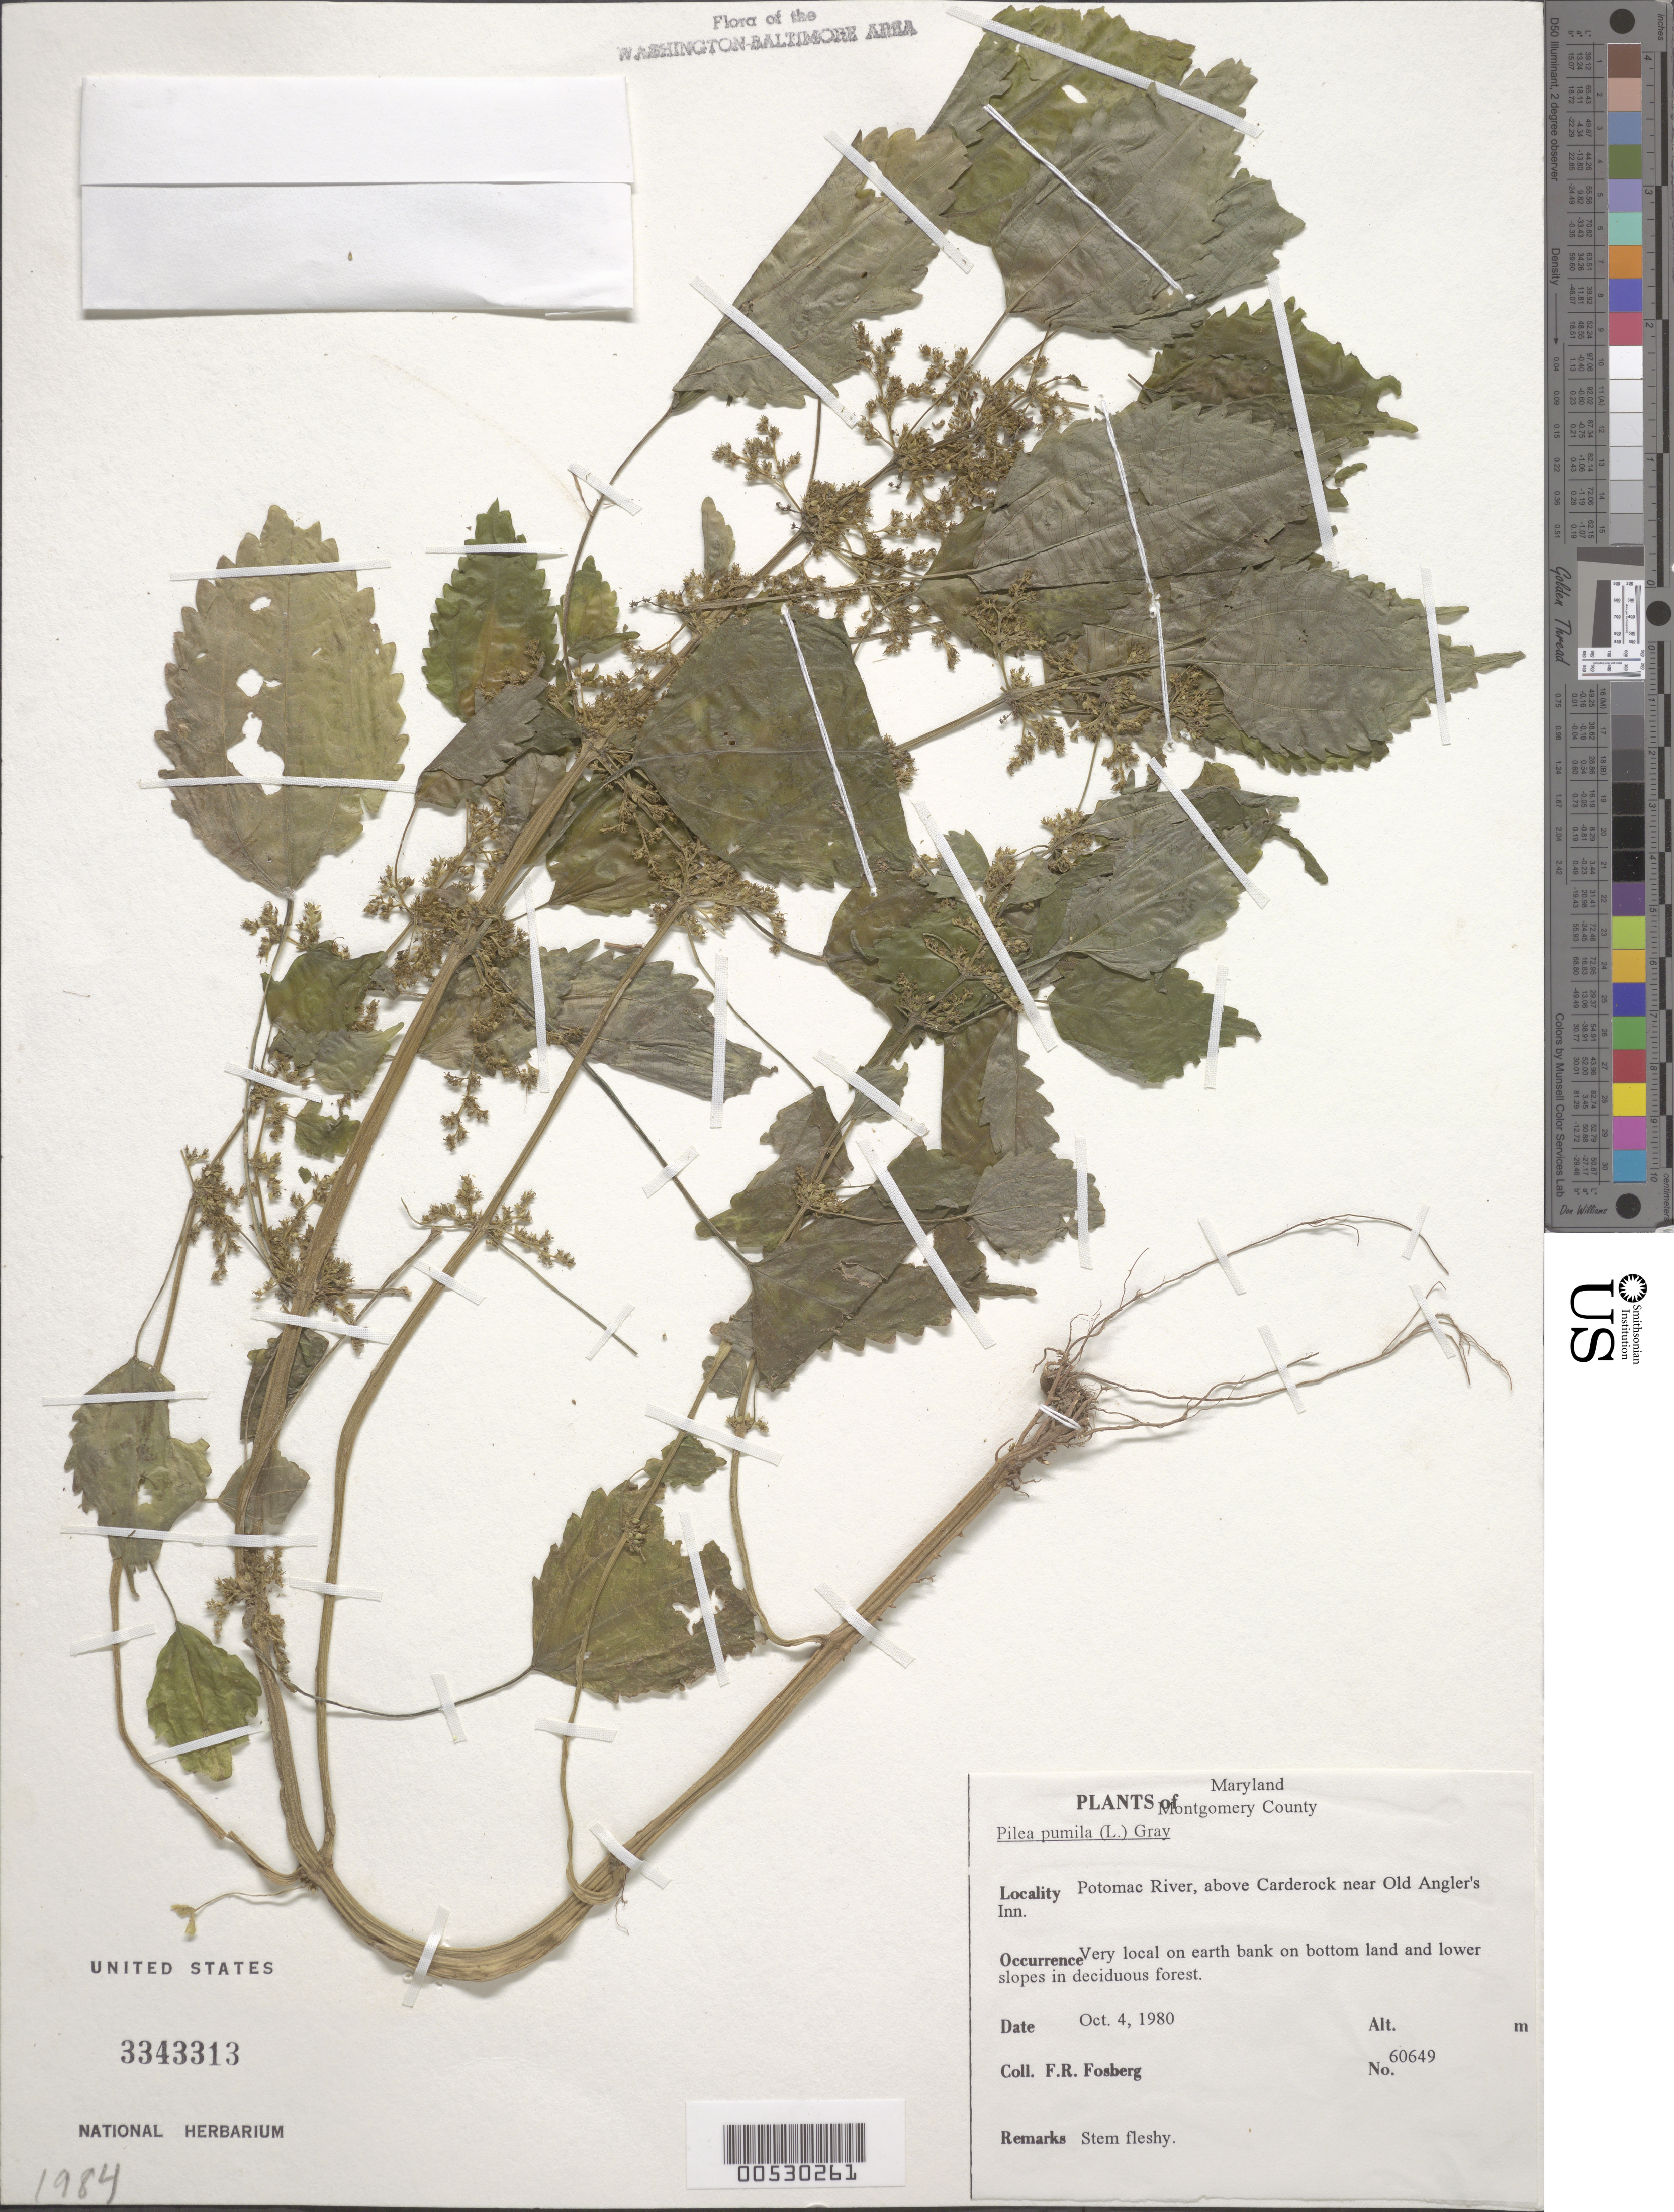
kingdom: Plantae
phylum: Tracheophyta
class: Magnoliopsida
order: Rosales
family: Urticaceae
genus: Pilea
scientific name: Pilea pumila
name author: (L.) A. Gray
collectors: F. R. Fosberg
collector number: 60649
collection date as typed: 04 Oct 1980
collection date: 1980-10-04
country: United States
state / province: Maryland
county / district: Montgomery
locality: Potomac River, above Carderock near Old Angler's Inn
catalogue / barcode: US 3343313